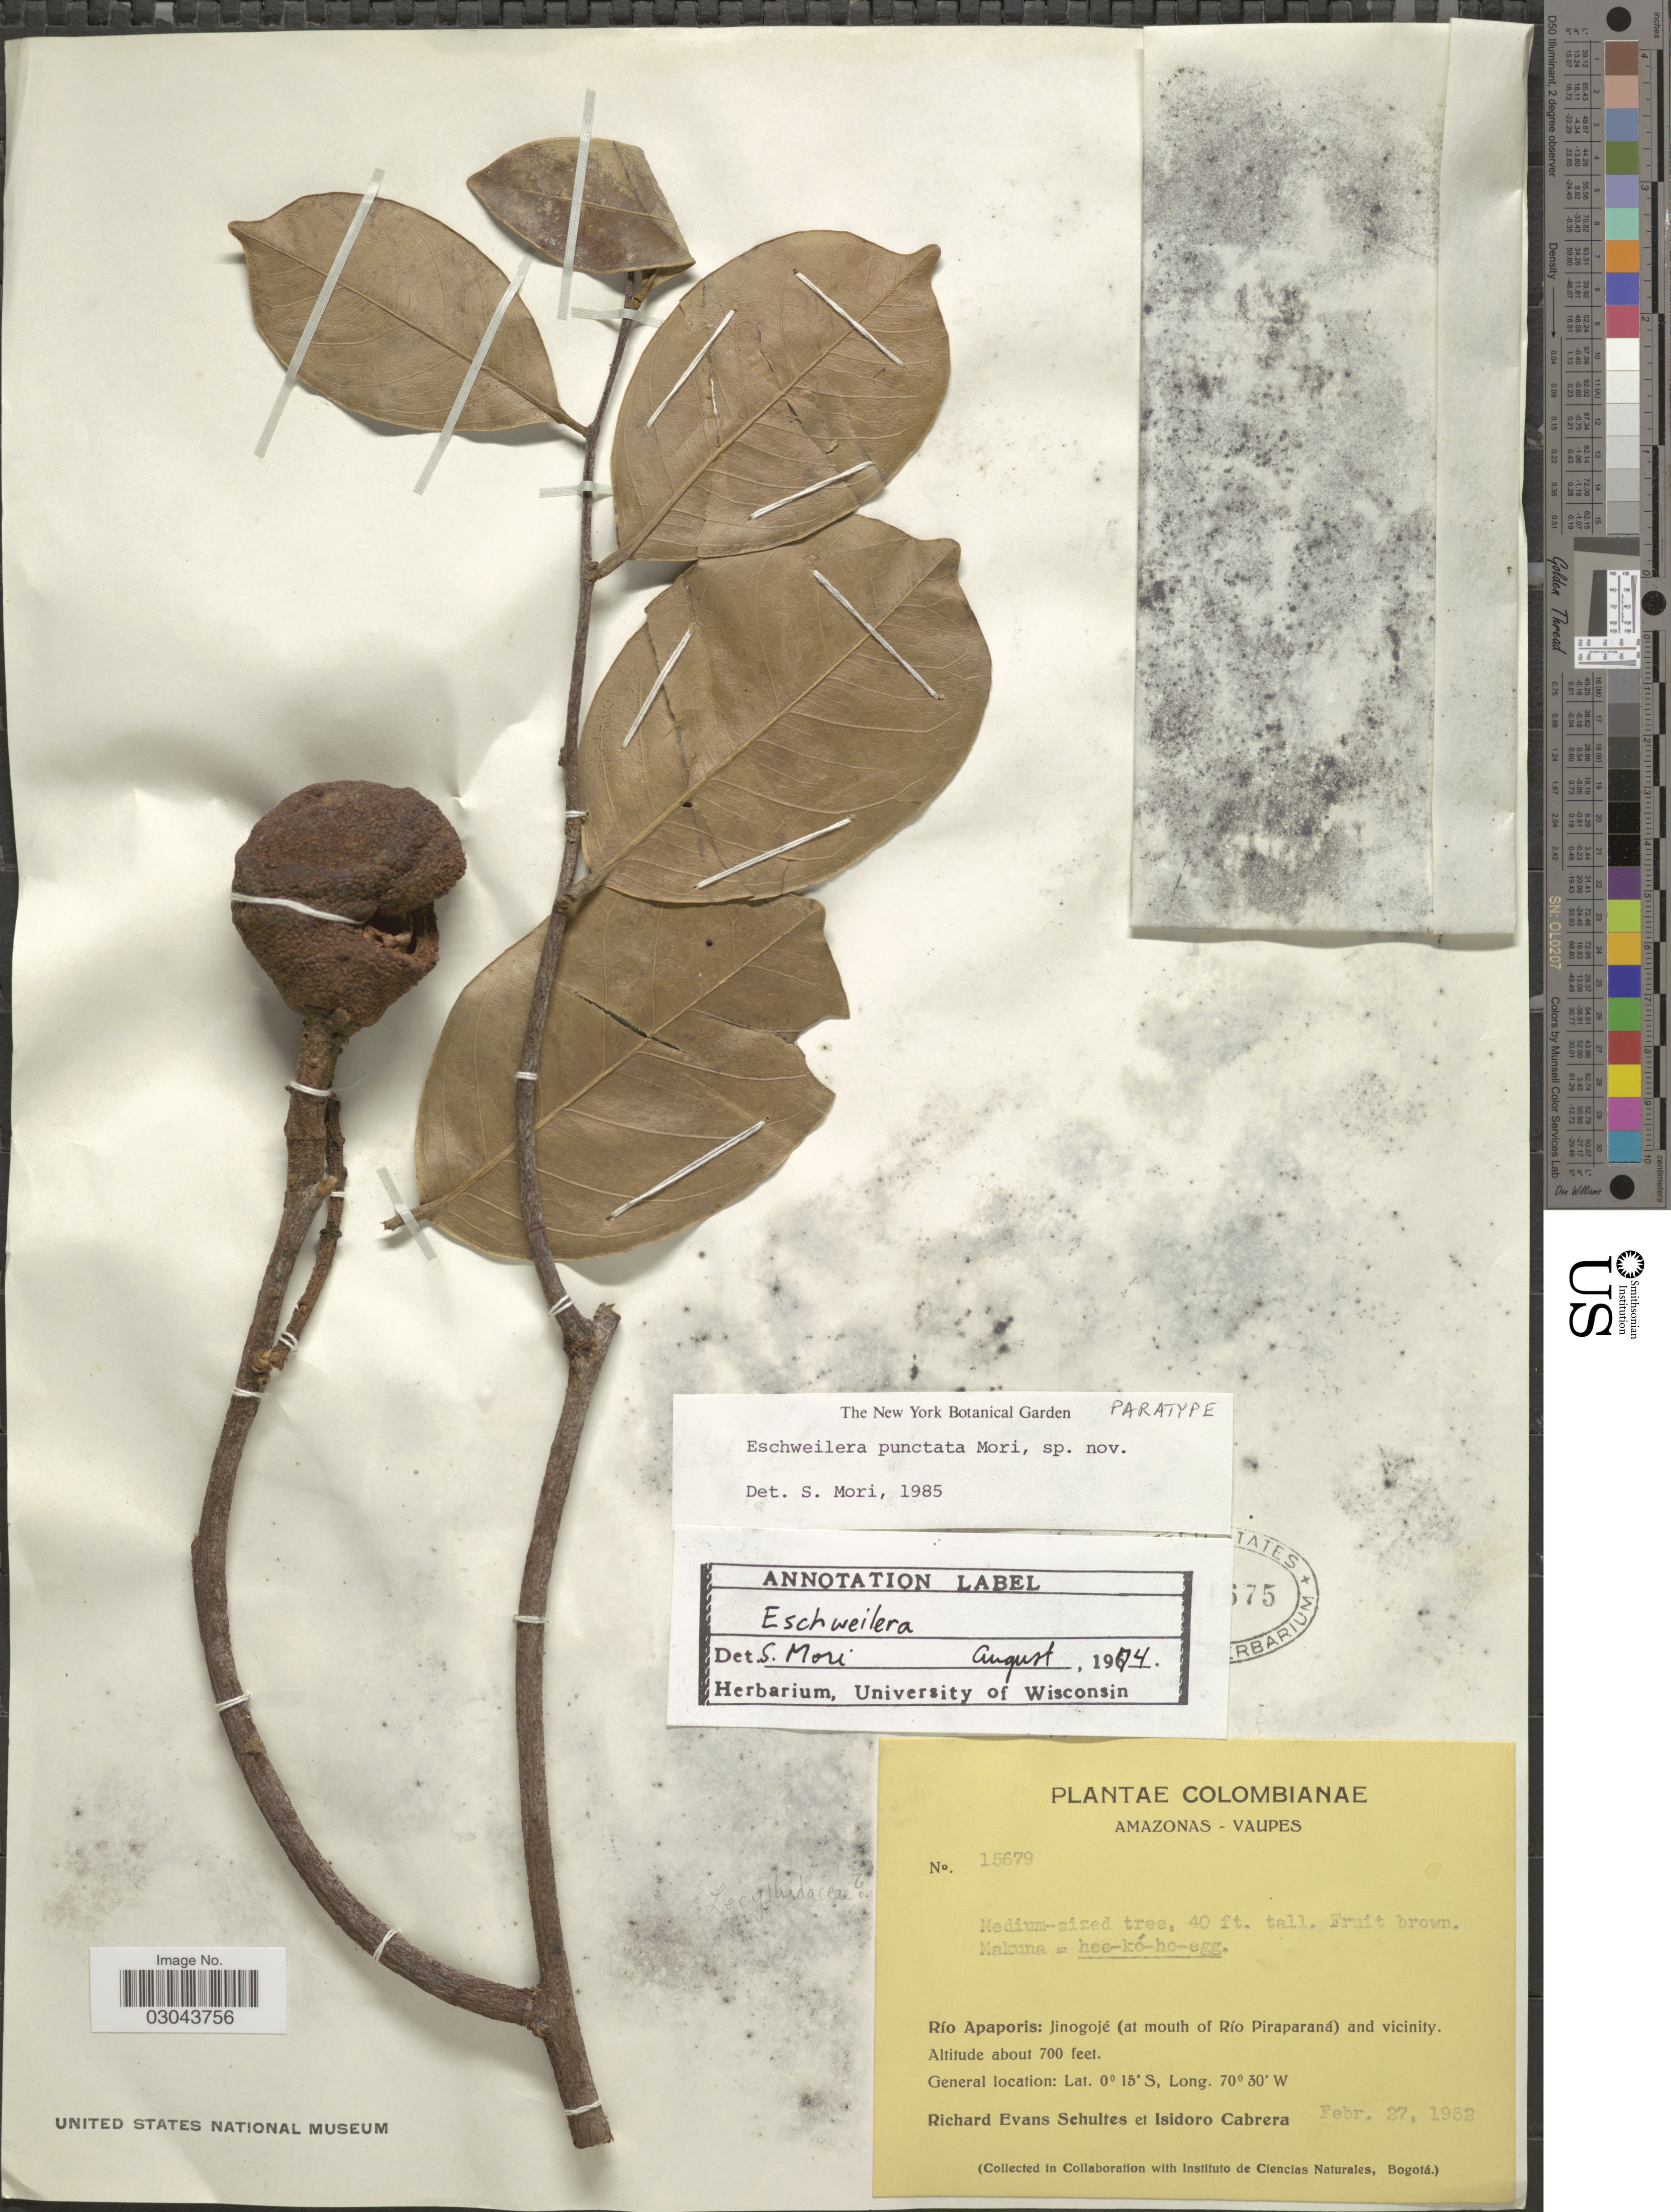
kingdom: Plantae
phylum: Tracheophyta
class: Magnoliopsida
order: Ericales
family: Lecythidaceae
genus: Eschweilera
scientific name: Eschweilera punctata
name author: S.A. Mori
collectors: R. E. Schultes & I. Cabrera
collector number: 15679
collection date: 1952-02-27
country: Colombia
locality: Colombianae. Amazonas-Vaupes. Río Apaporis: Jinogojé (at mouth of Río Piraparaná) and vicinity.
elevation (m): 213